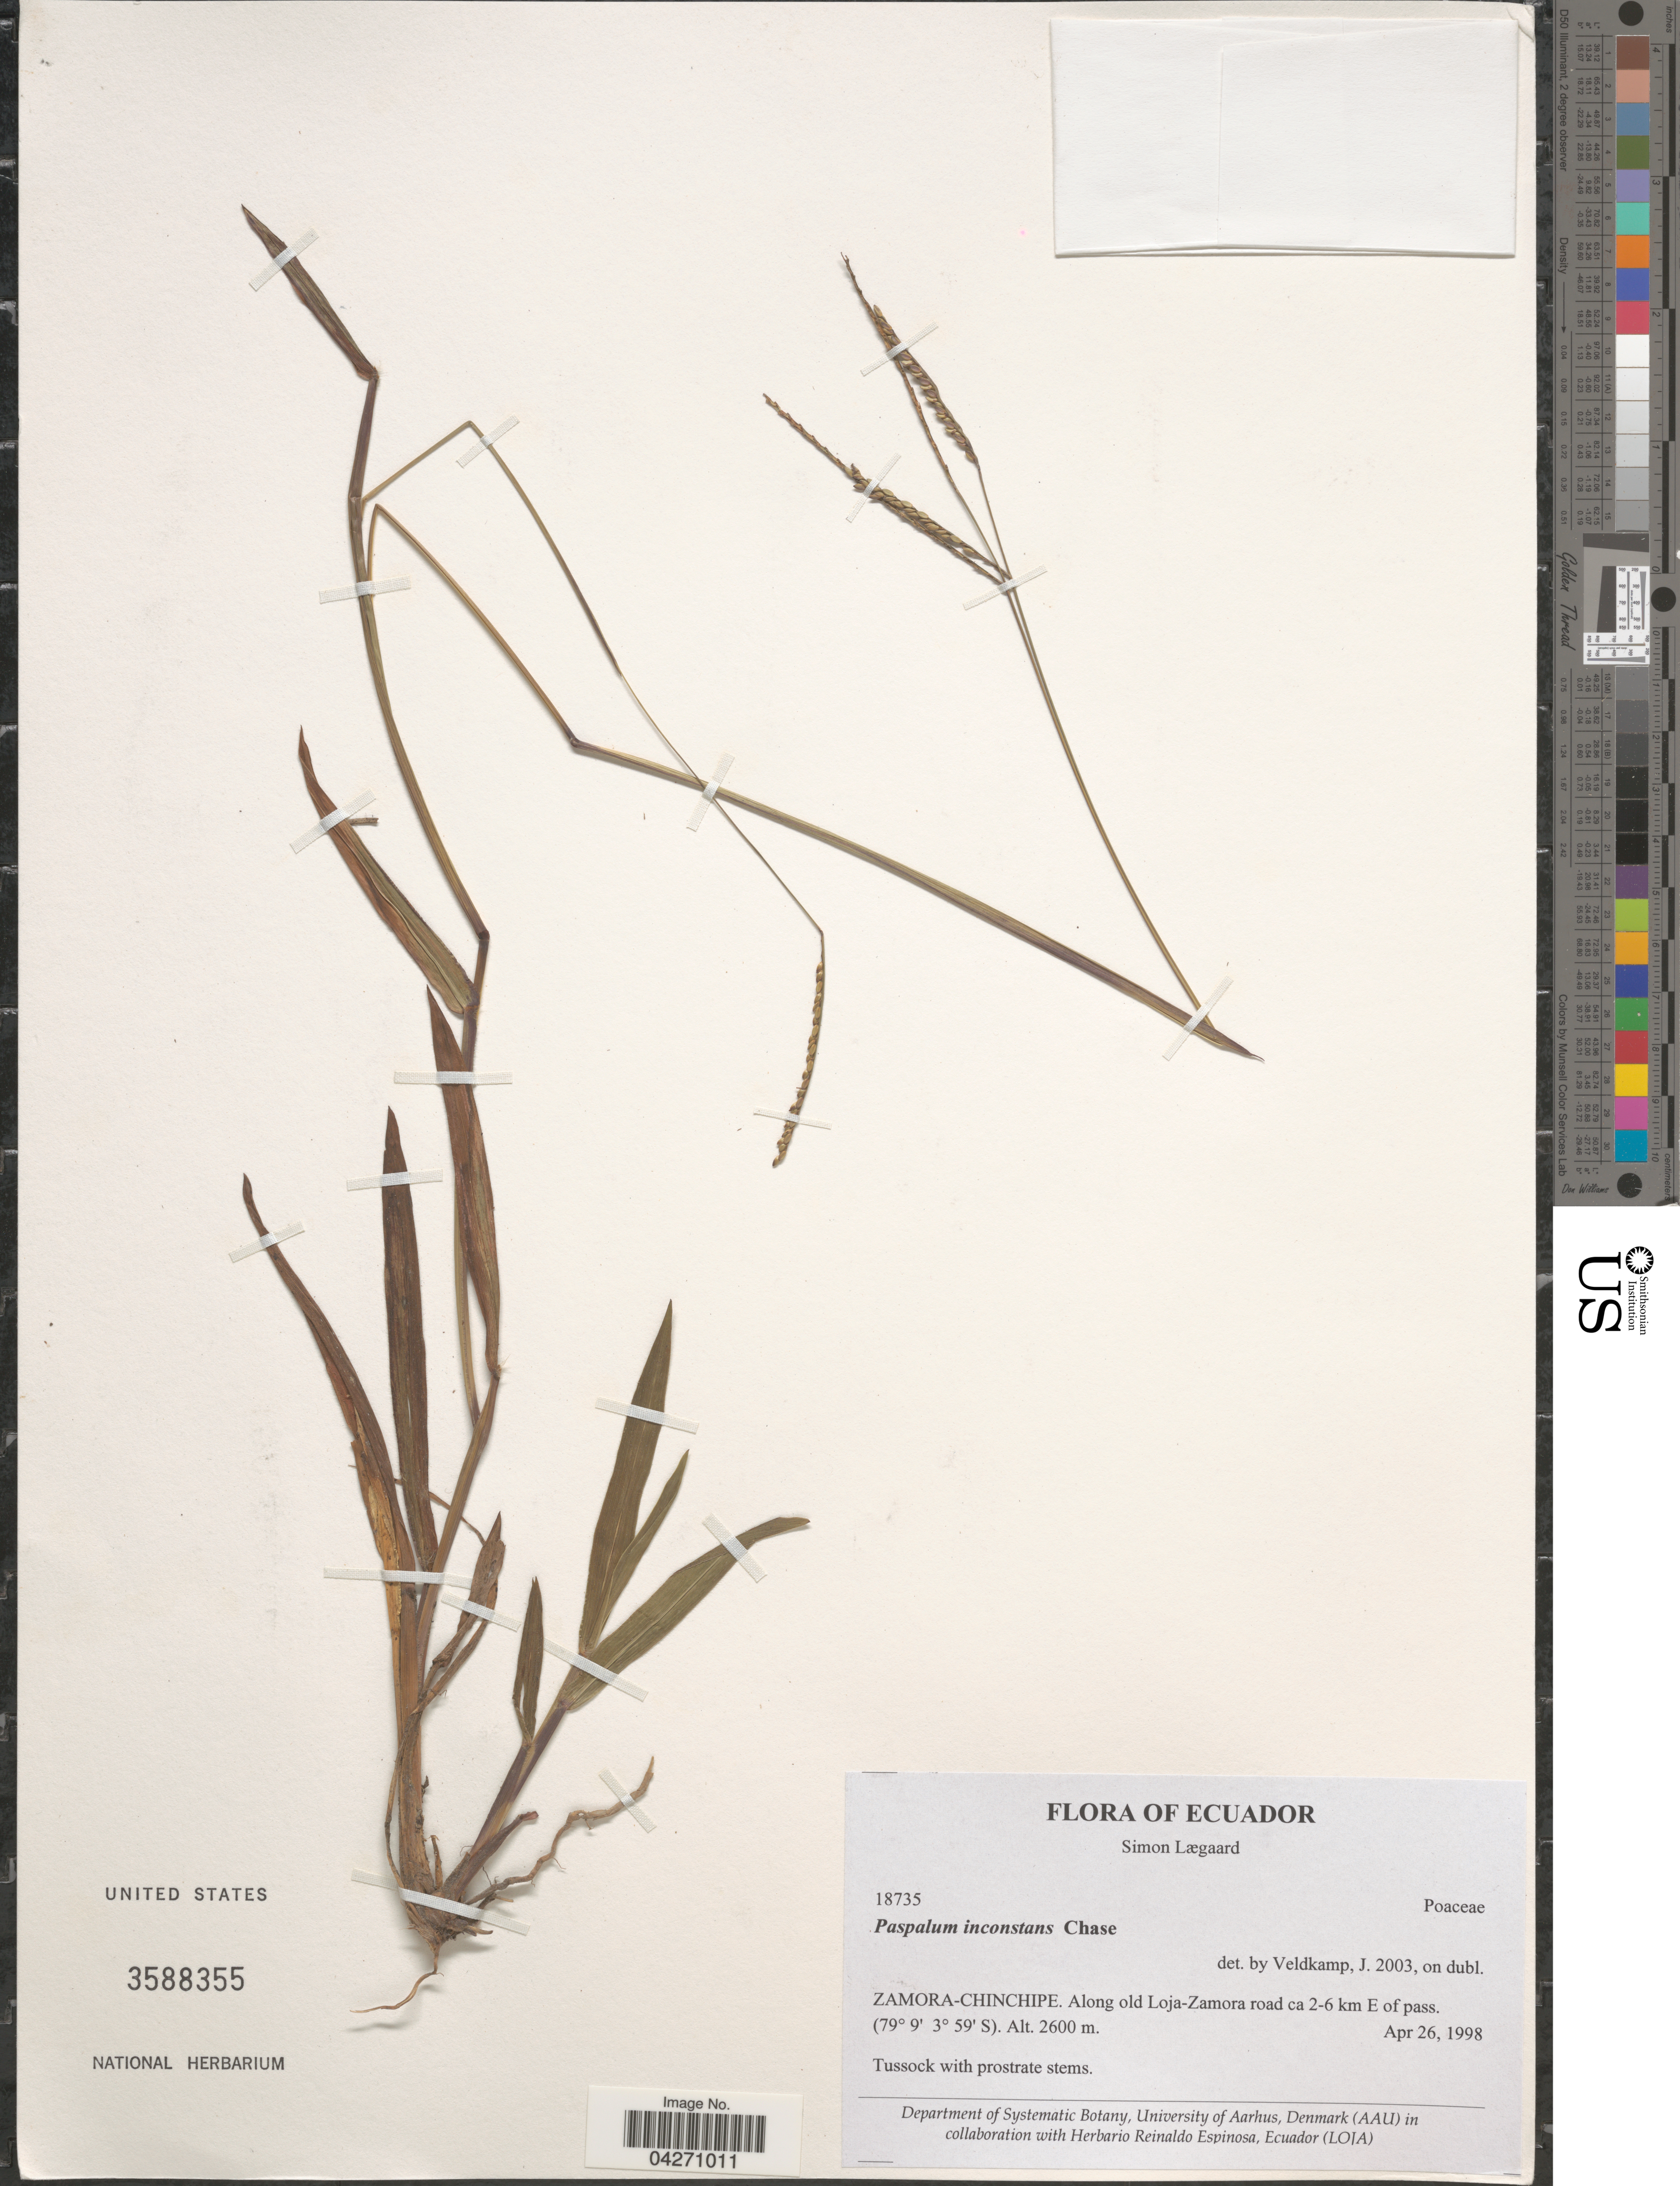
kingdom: Plantae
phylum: Tracheophyta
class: Liliopsida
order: Poales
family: Poaceae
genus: Paspalum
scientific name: Paspalum inconstans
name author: Chase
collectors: S. Lægaard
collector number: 18735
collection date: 1998-04-26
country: Ecuador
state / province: Zamora-Chinchipe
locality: Along old Loja-Zamora road ca 2-6 km E of pass.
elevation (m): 2600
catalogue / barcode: US 3588355